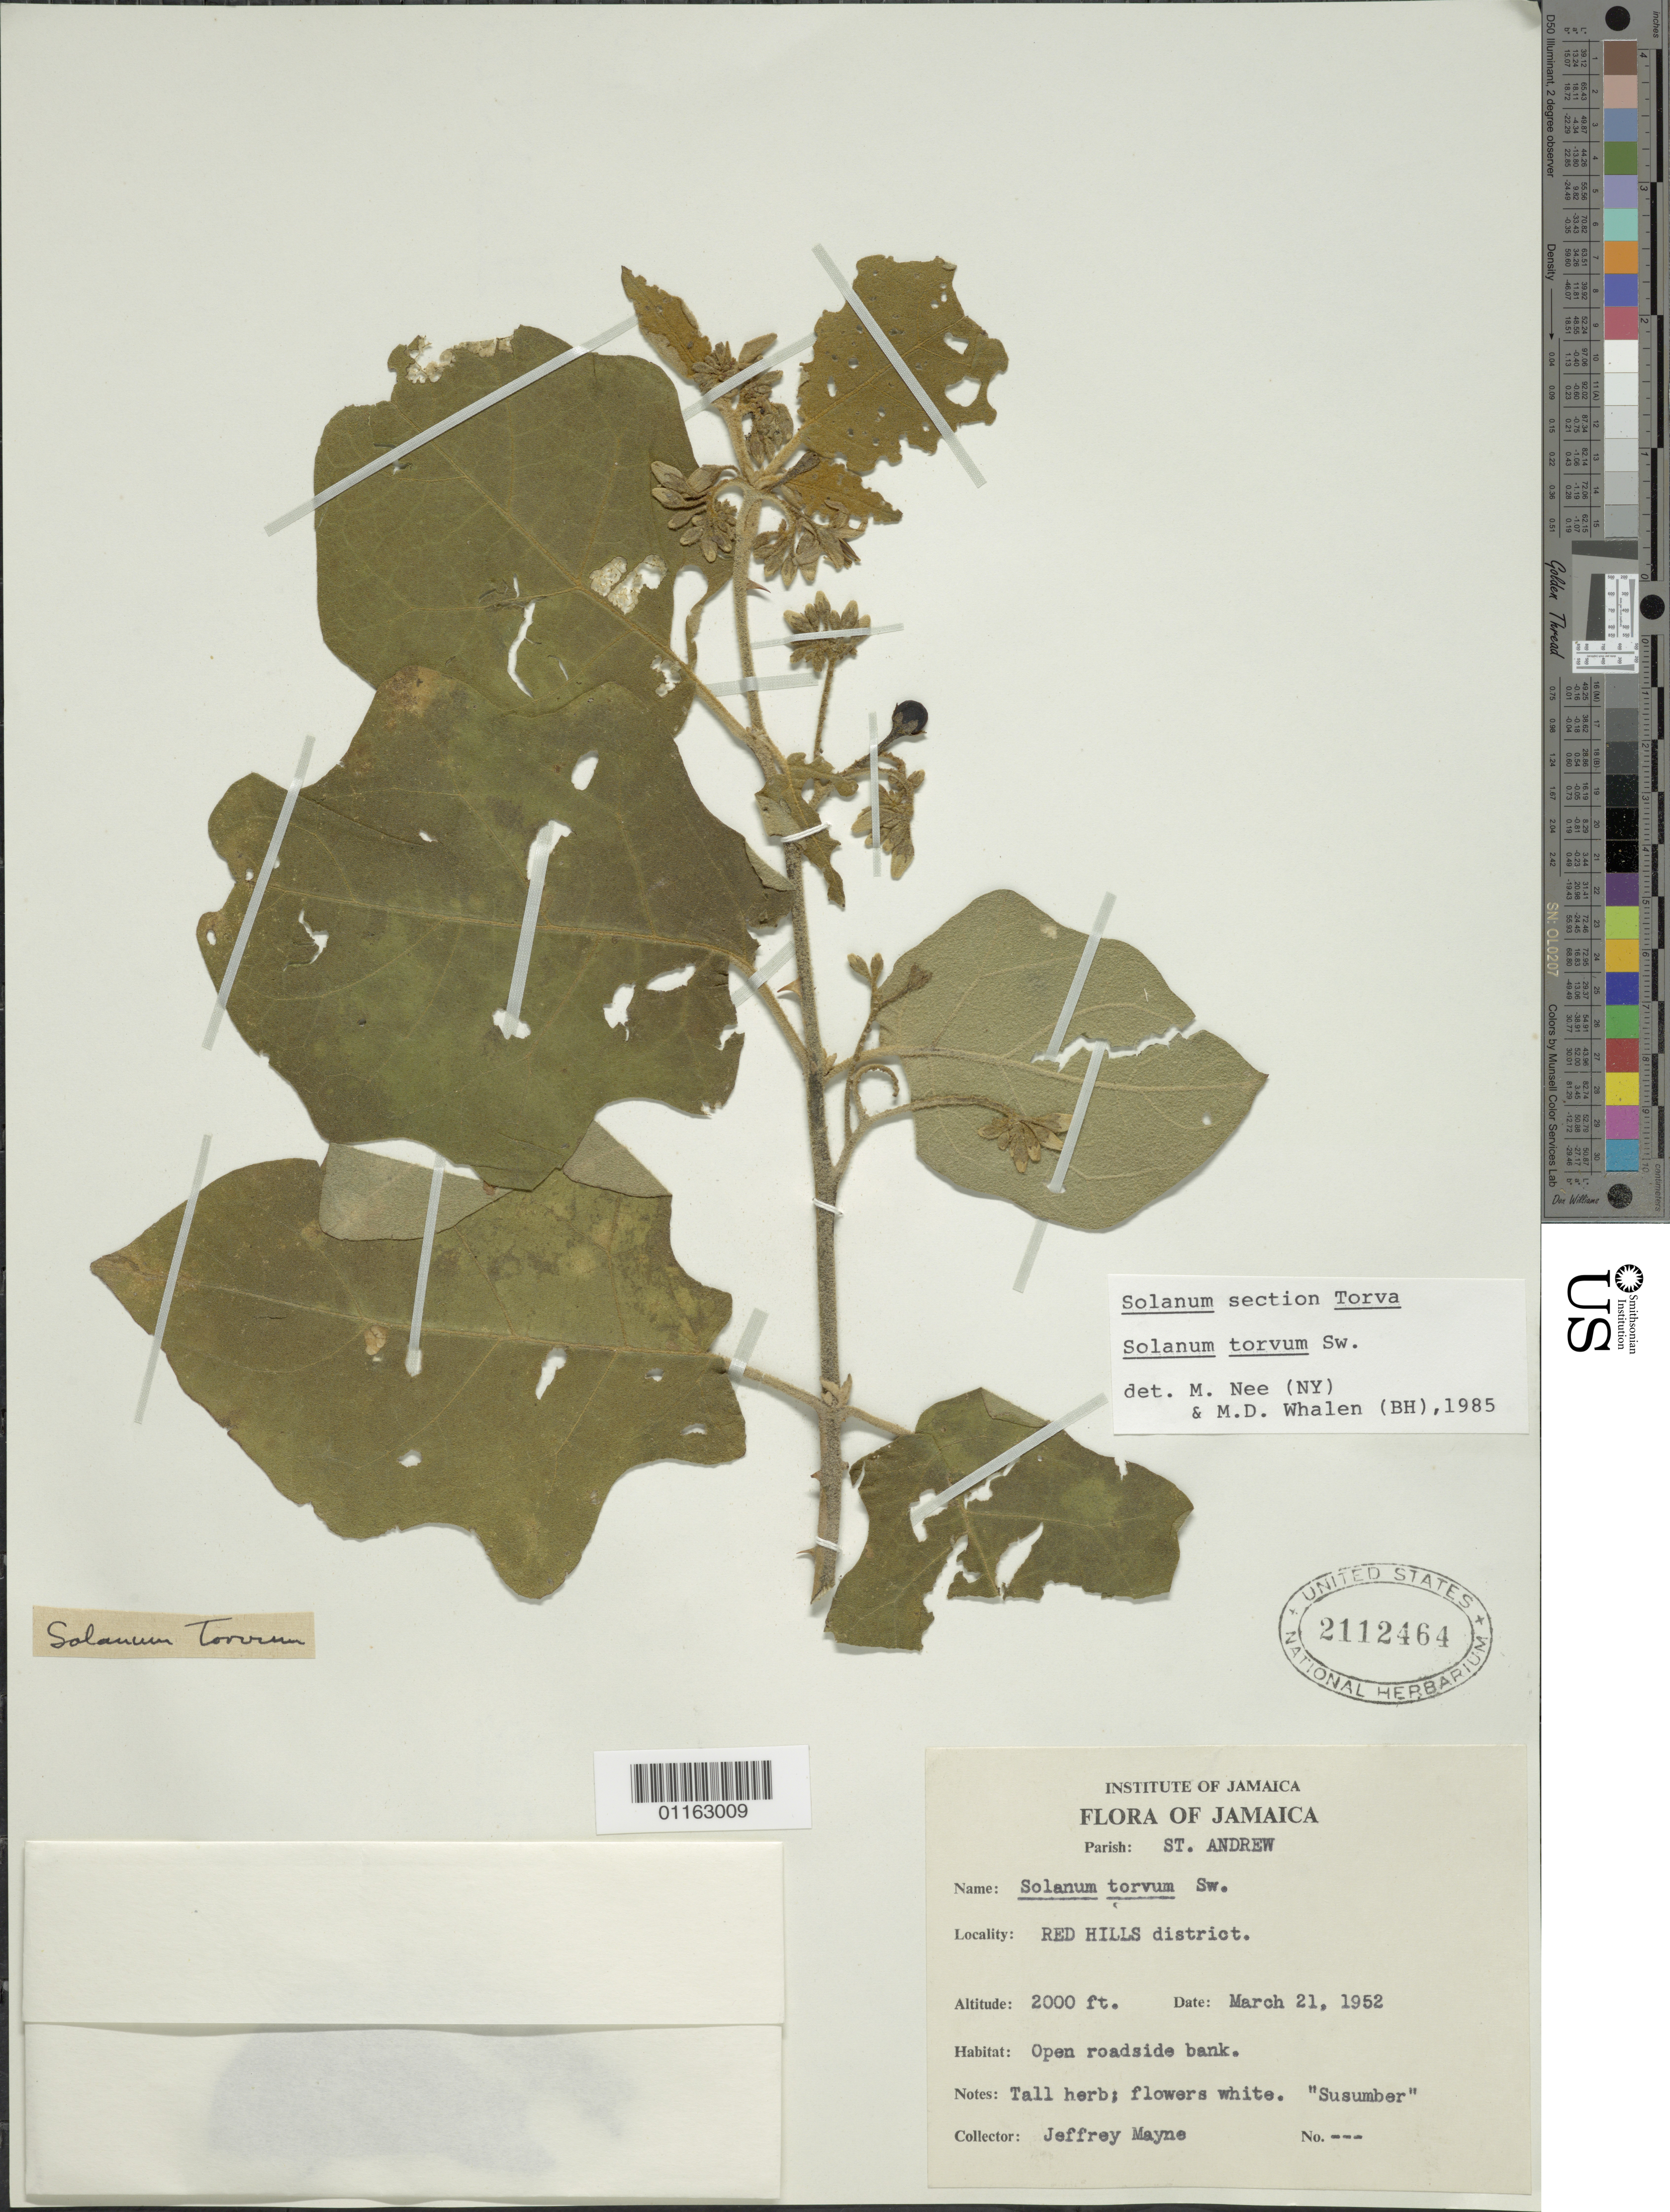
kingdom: Plantae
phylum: Tracheophyta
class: Magnoliopsida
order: Solanales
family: Solanaceae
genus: Solanum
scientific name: Solanum torvum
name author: Sw.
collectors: J. Mayne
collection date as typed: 21 Mar 1952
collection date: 1952-03-21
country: Jamaica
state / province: Saint Andrew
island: Jamaica I.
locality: Red Hills district; Open roadside bank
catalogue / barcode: US 2112464